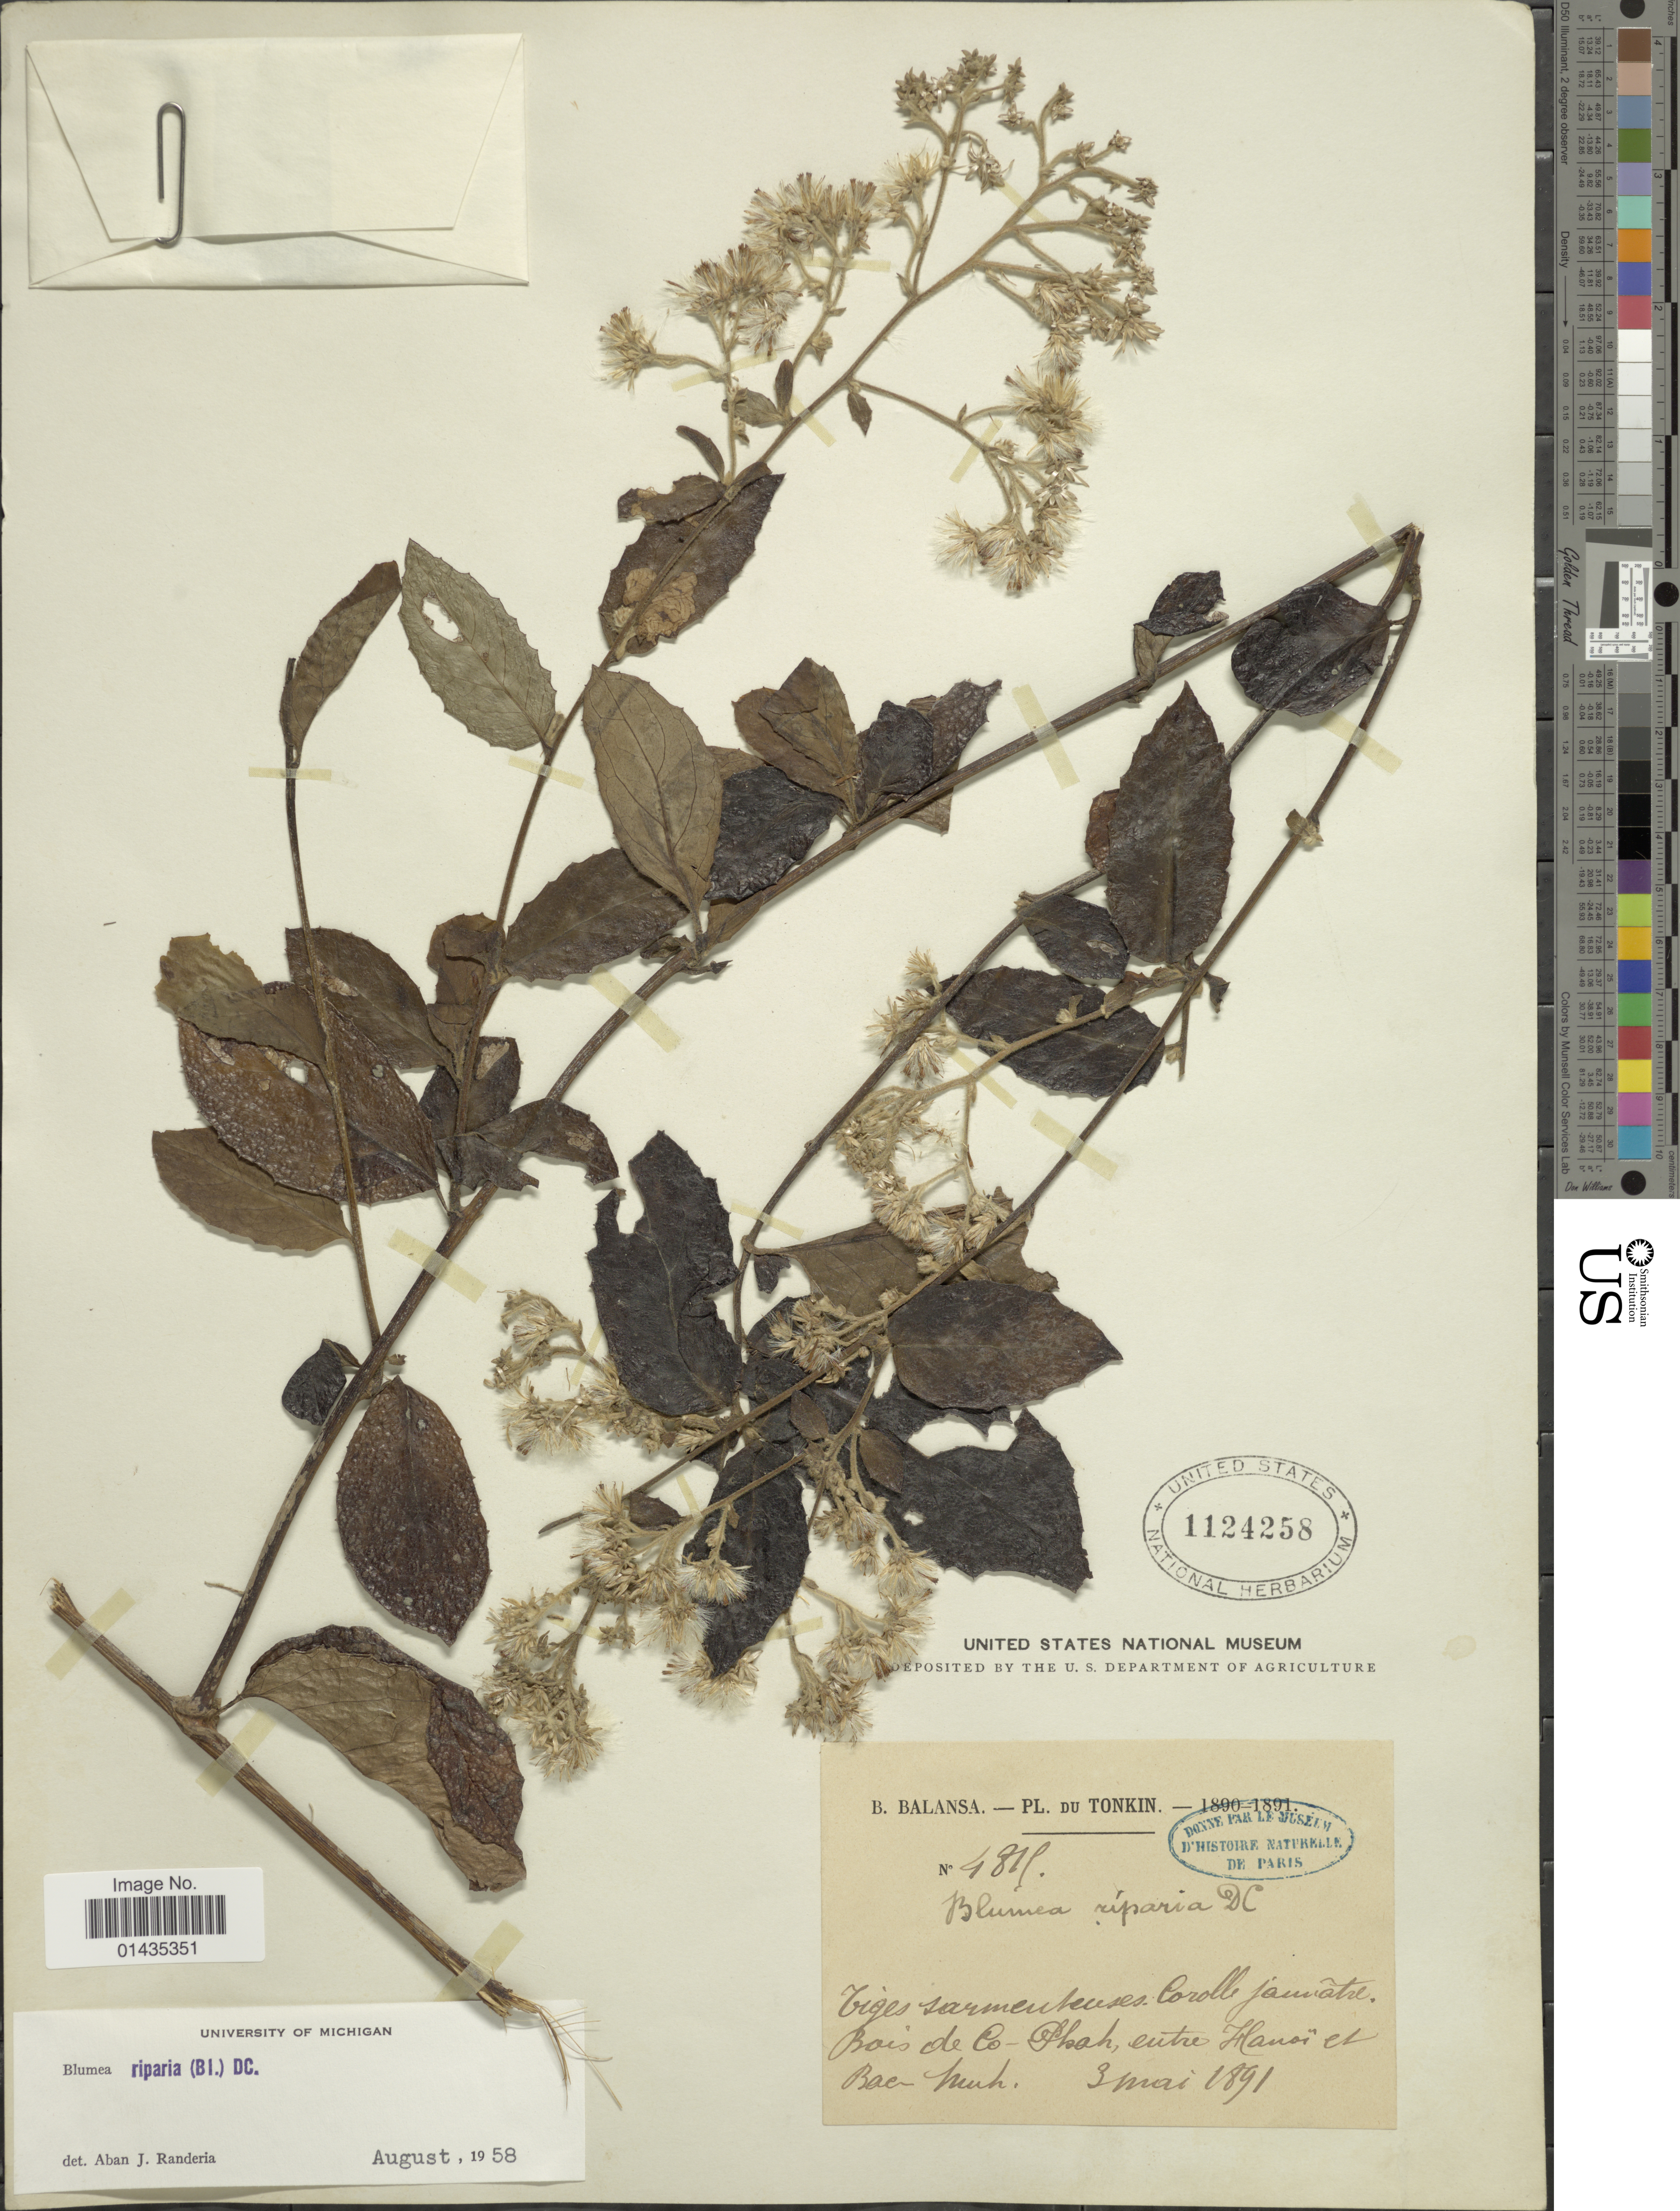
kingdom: Plantae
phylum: Tracheophyta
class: Magnoliopsida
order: Asterales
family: Asteraceae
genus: Blumea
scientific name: Blumea riparia var. riparia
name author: (Blume) DC.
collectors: B. Balansa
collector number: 4815*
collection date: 1891-05-03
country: Vietnam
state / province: Ha Noi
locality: Tonkin, bois de Co-Phah, entre Hanoi et BacMuh [interpreted]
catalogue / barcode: US 1124258